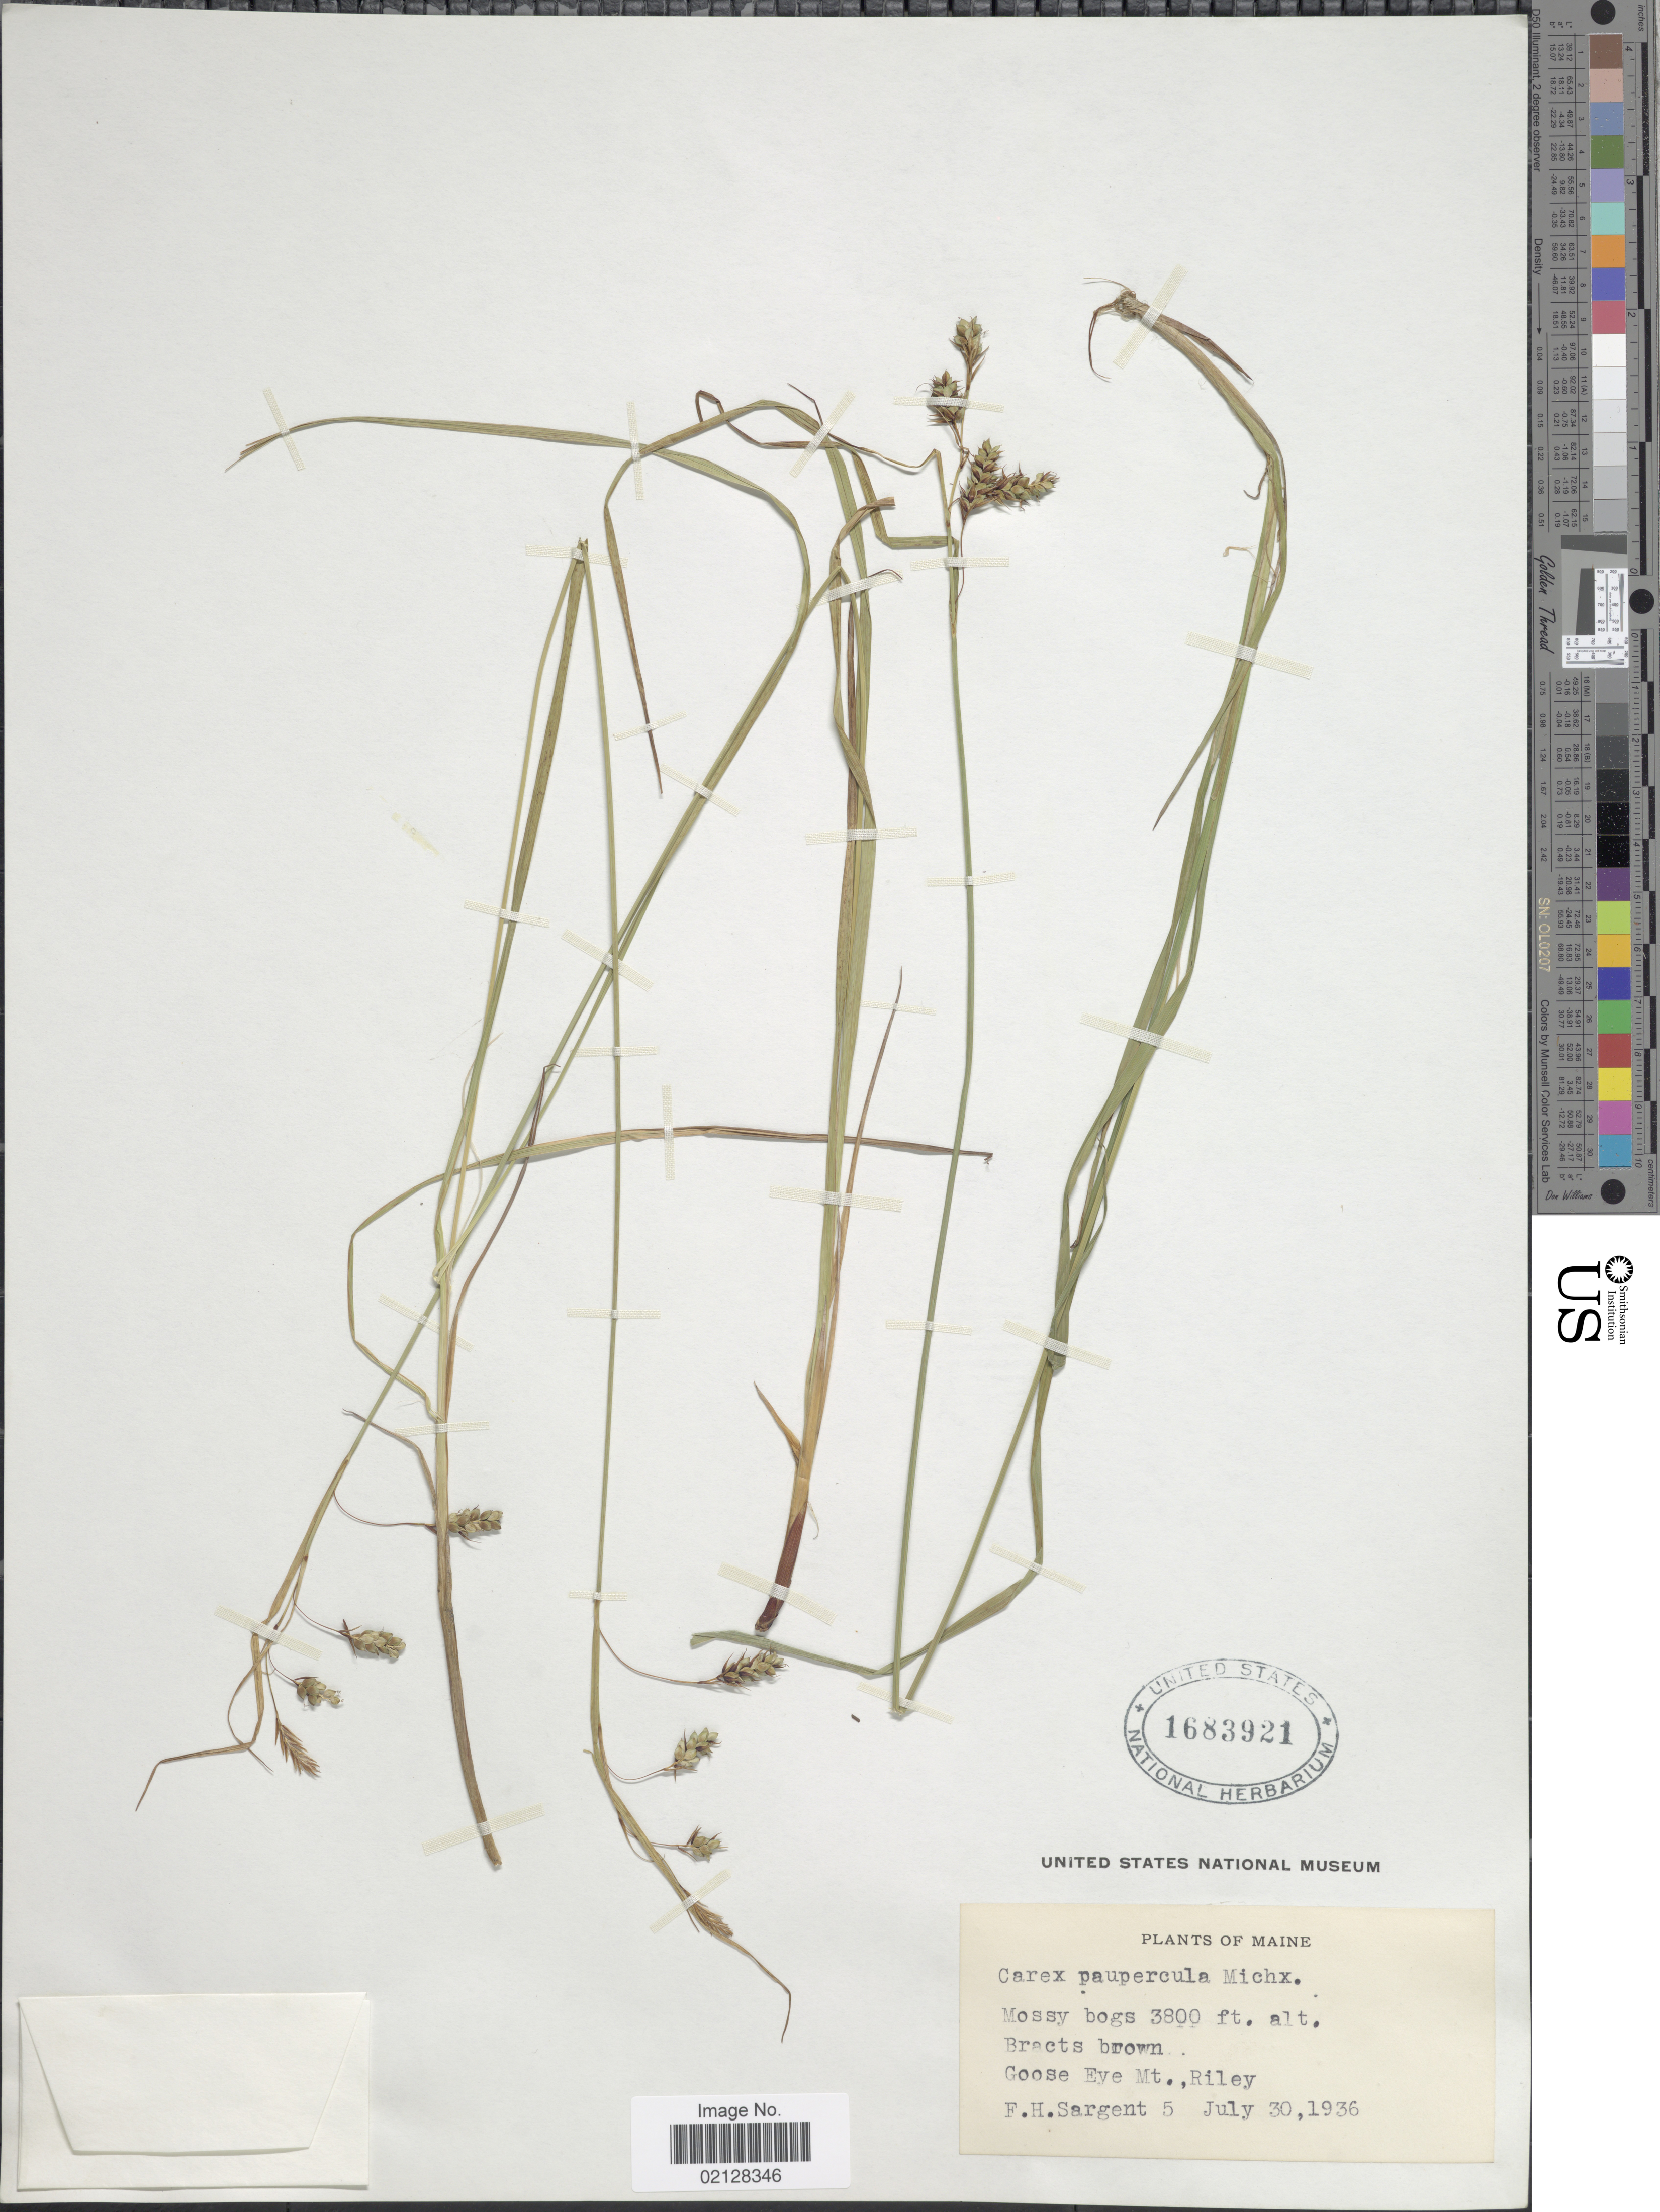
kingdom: Plantae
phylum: Tracheophyta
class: Liliopsida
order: Poales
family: Cyperaceae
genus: Carex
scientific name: Carex magellanica subsp. irrigua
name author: (Wahlenb.) Hiitonen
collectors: F. H. Sargent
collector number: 5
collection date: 1936-07-30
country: United States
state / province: Maine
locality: Goose Eye Mt., Riley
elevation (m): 1158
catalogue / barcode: US 1683921